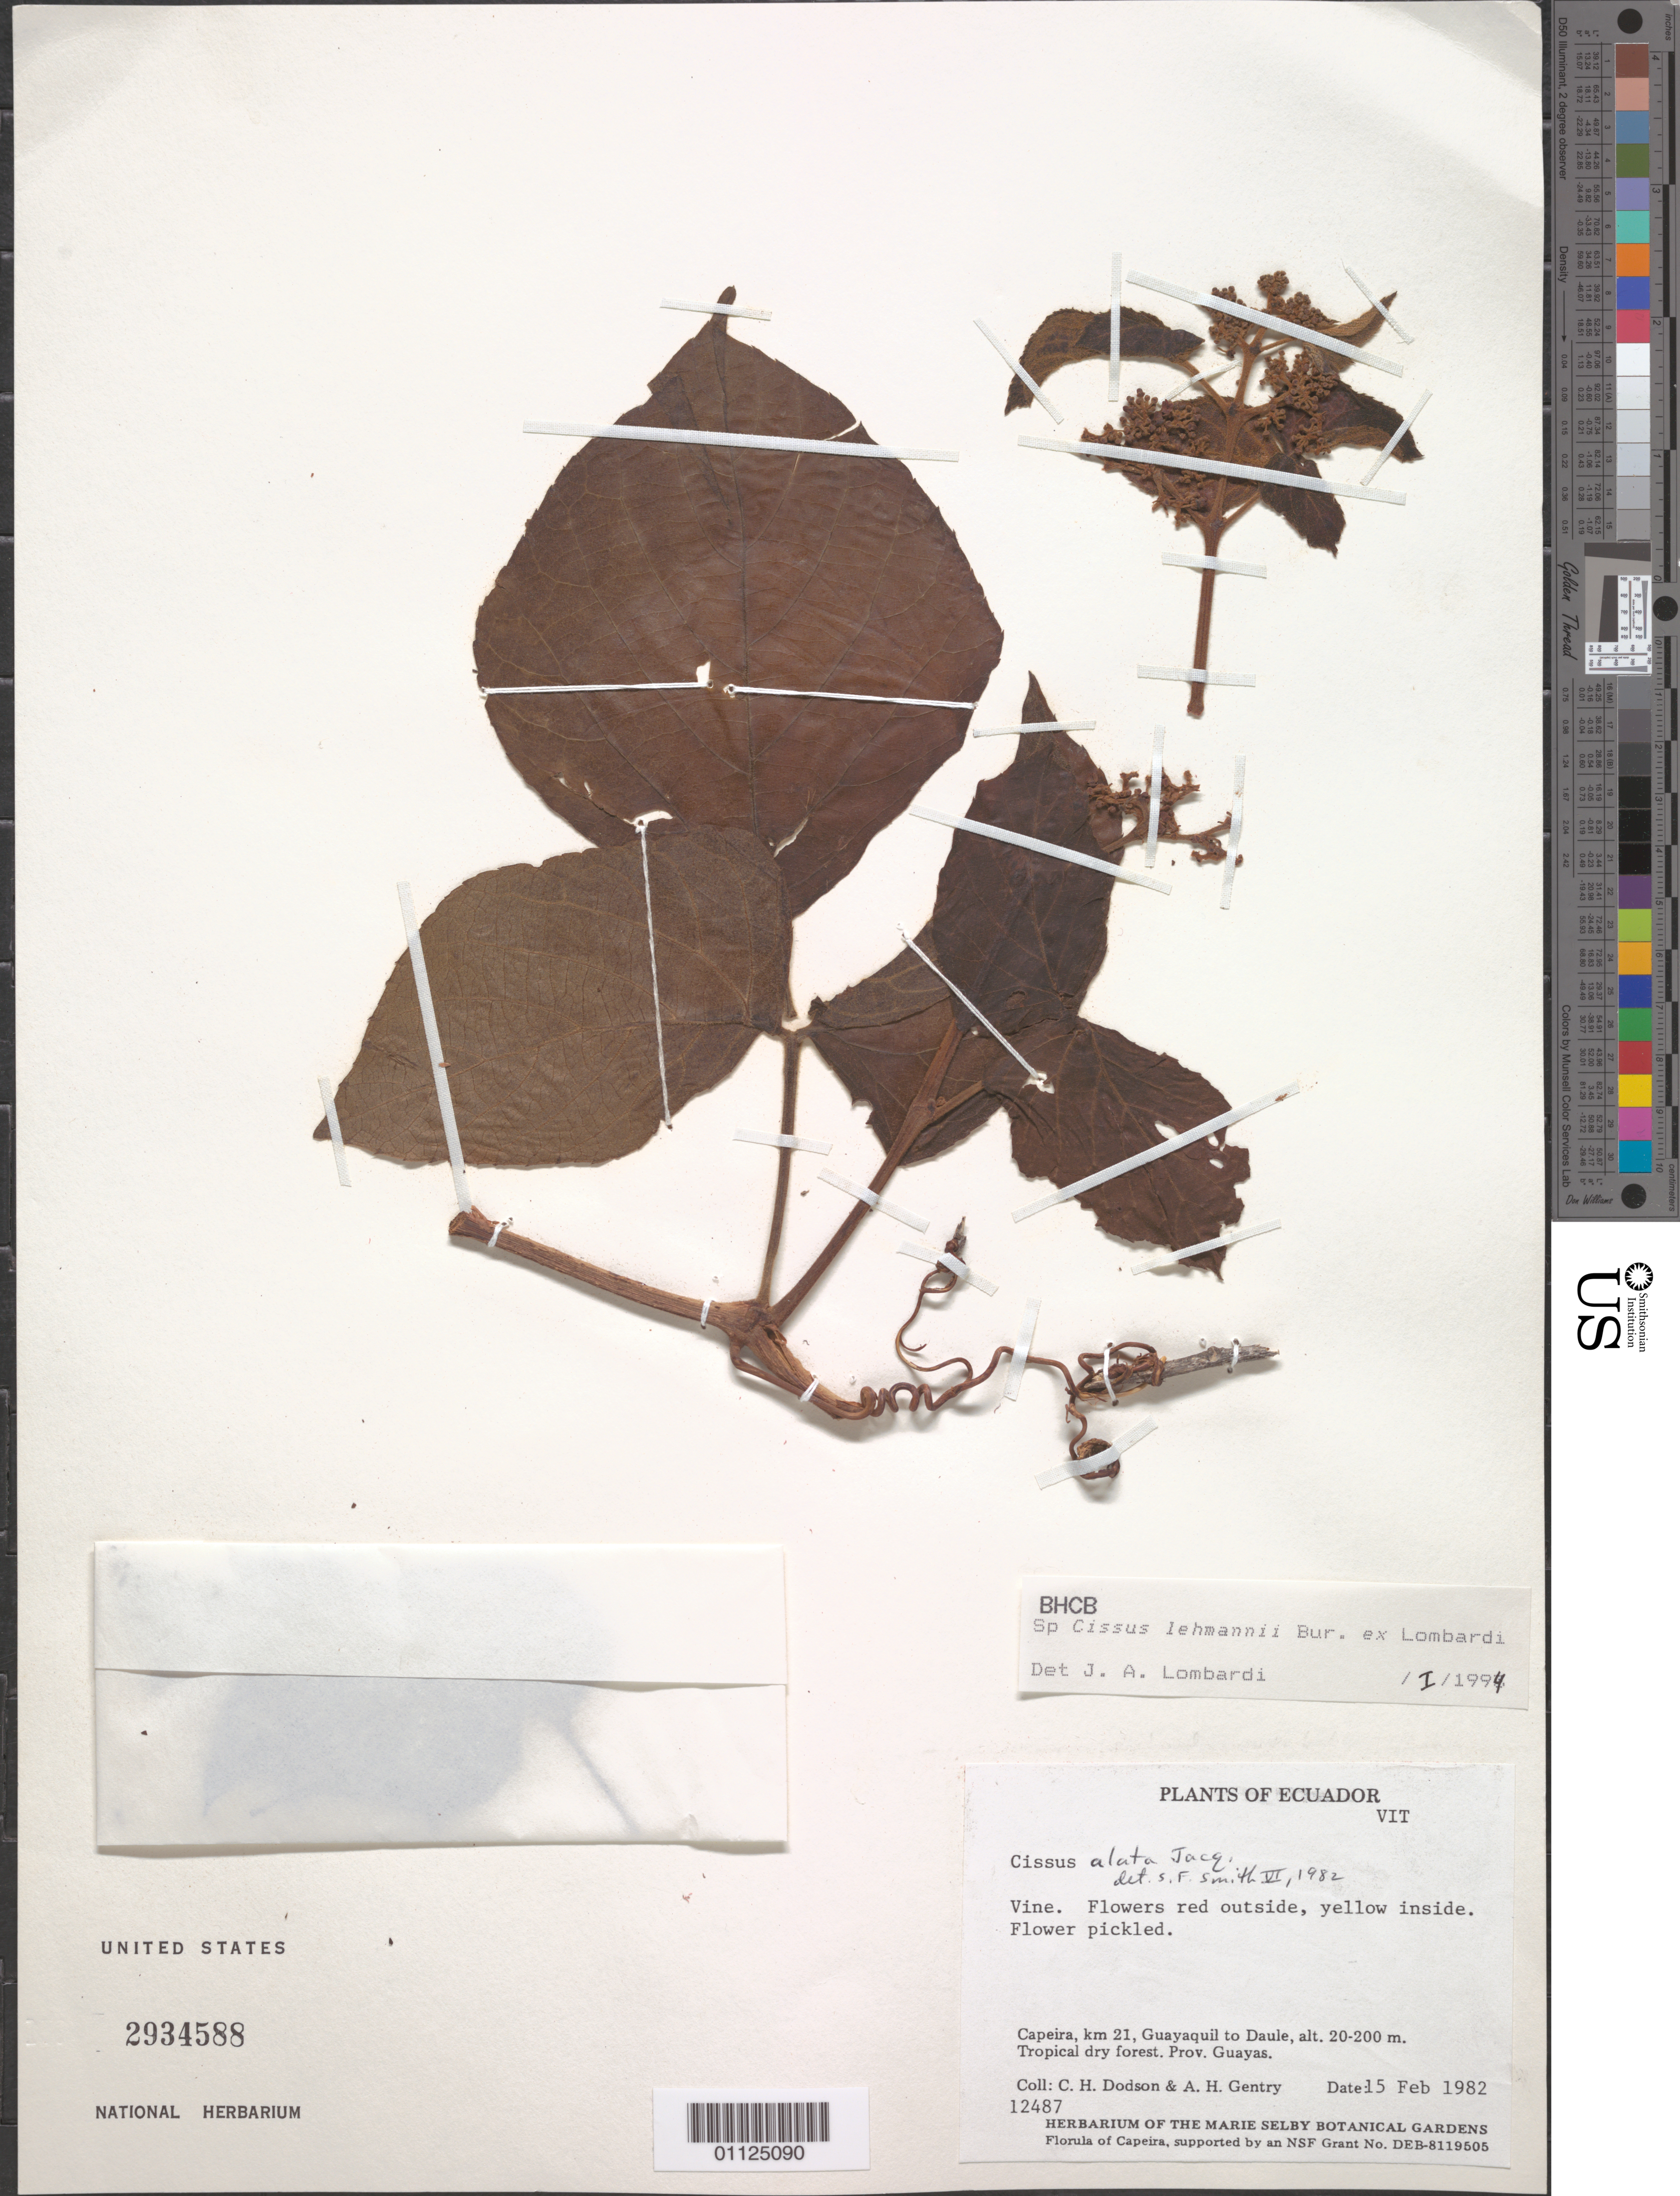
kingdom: Plantae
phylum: Tracheophyta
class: Magnoliopsida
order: Vitales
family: Vitaceae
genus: Cissus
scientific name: Cissus lehmannii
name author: Burret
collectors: C. H. Dodson & A. H. Gentry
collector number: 12487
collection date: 1982-02-15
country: Ecuador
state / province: Guayas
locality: Capeira, km 21, Guayaquil to Daule.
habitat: Vine. Tropical dry forest.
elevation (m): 20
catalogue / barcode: US 2934588